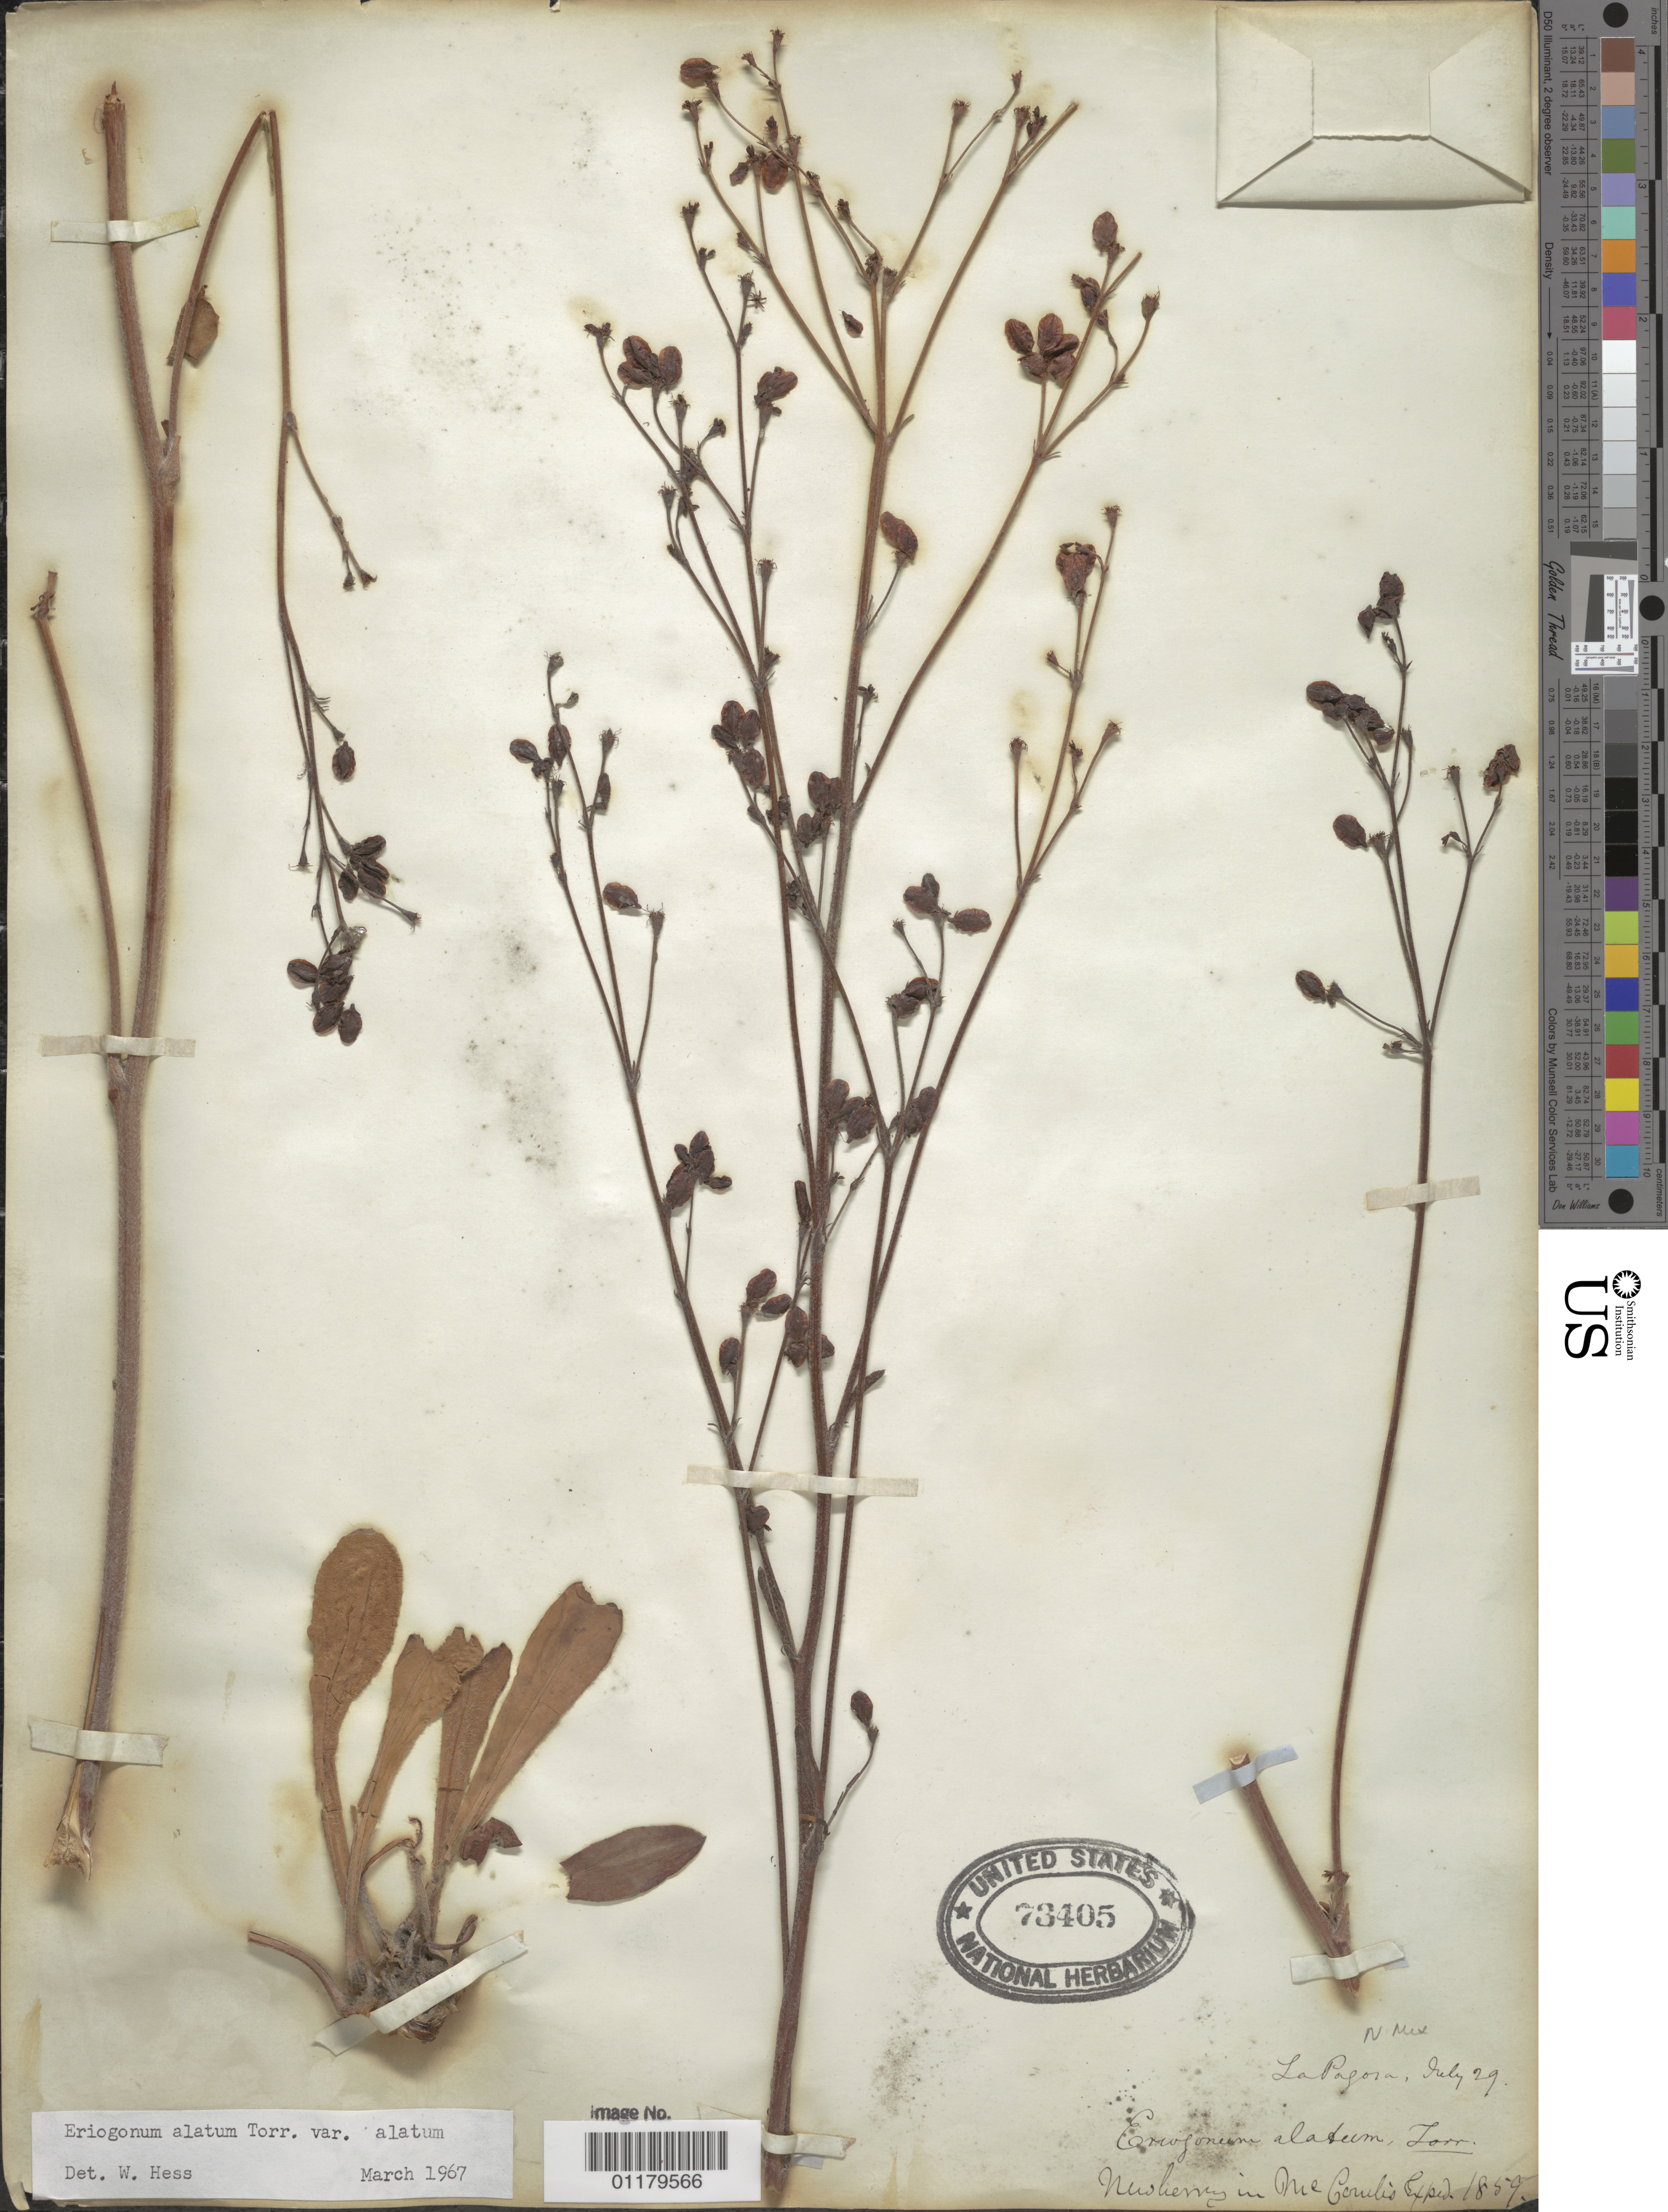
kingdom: Plantae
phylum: Tracheophyta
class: Magnoliopsida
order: Caryophyllales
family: Polygonaceae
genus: Eriogonum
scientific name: Eriogonum alatum var. alatum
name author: Torr.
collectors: J. S. Newberry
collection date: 1859-07-29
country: United States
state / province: New Mexico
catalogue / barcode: US 73405